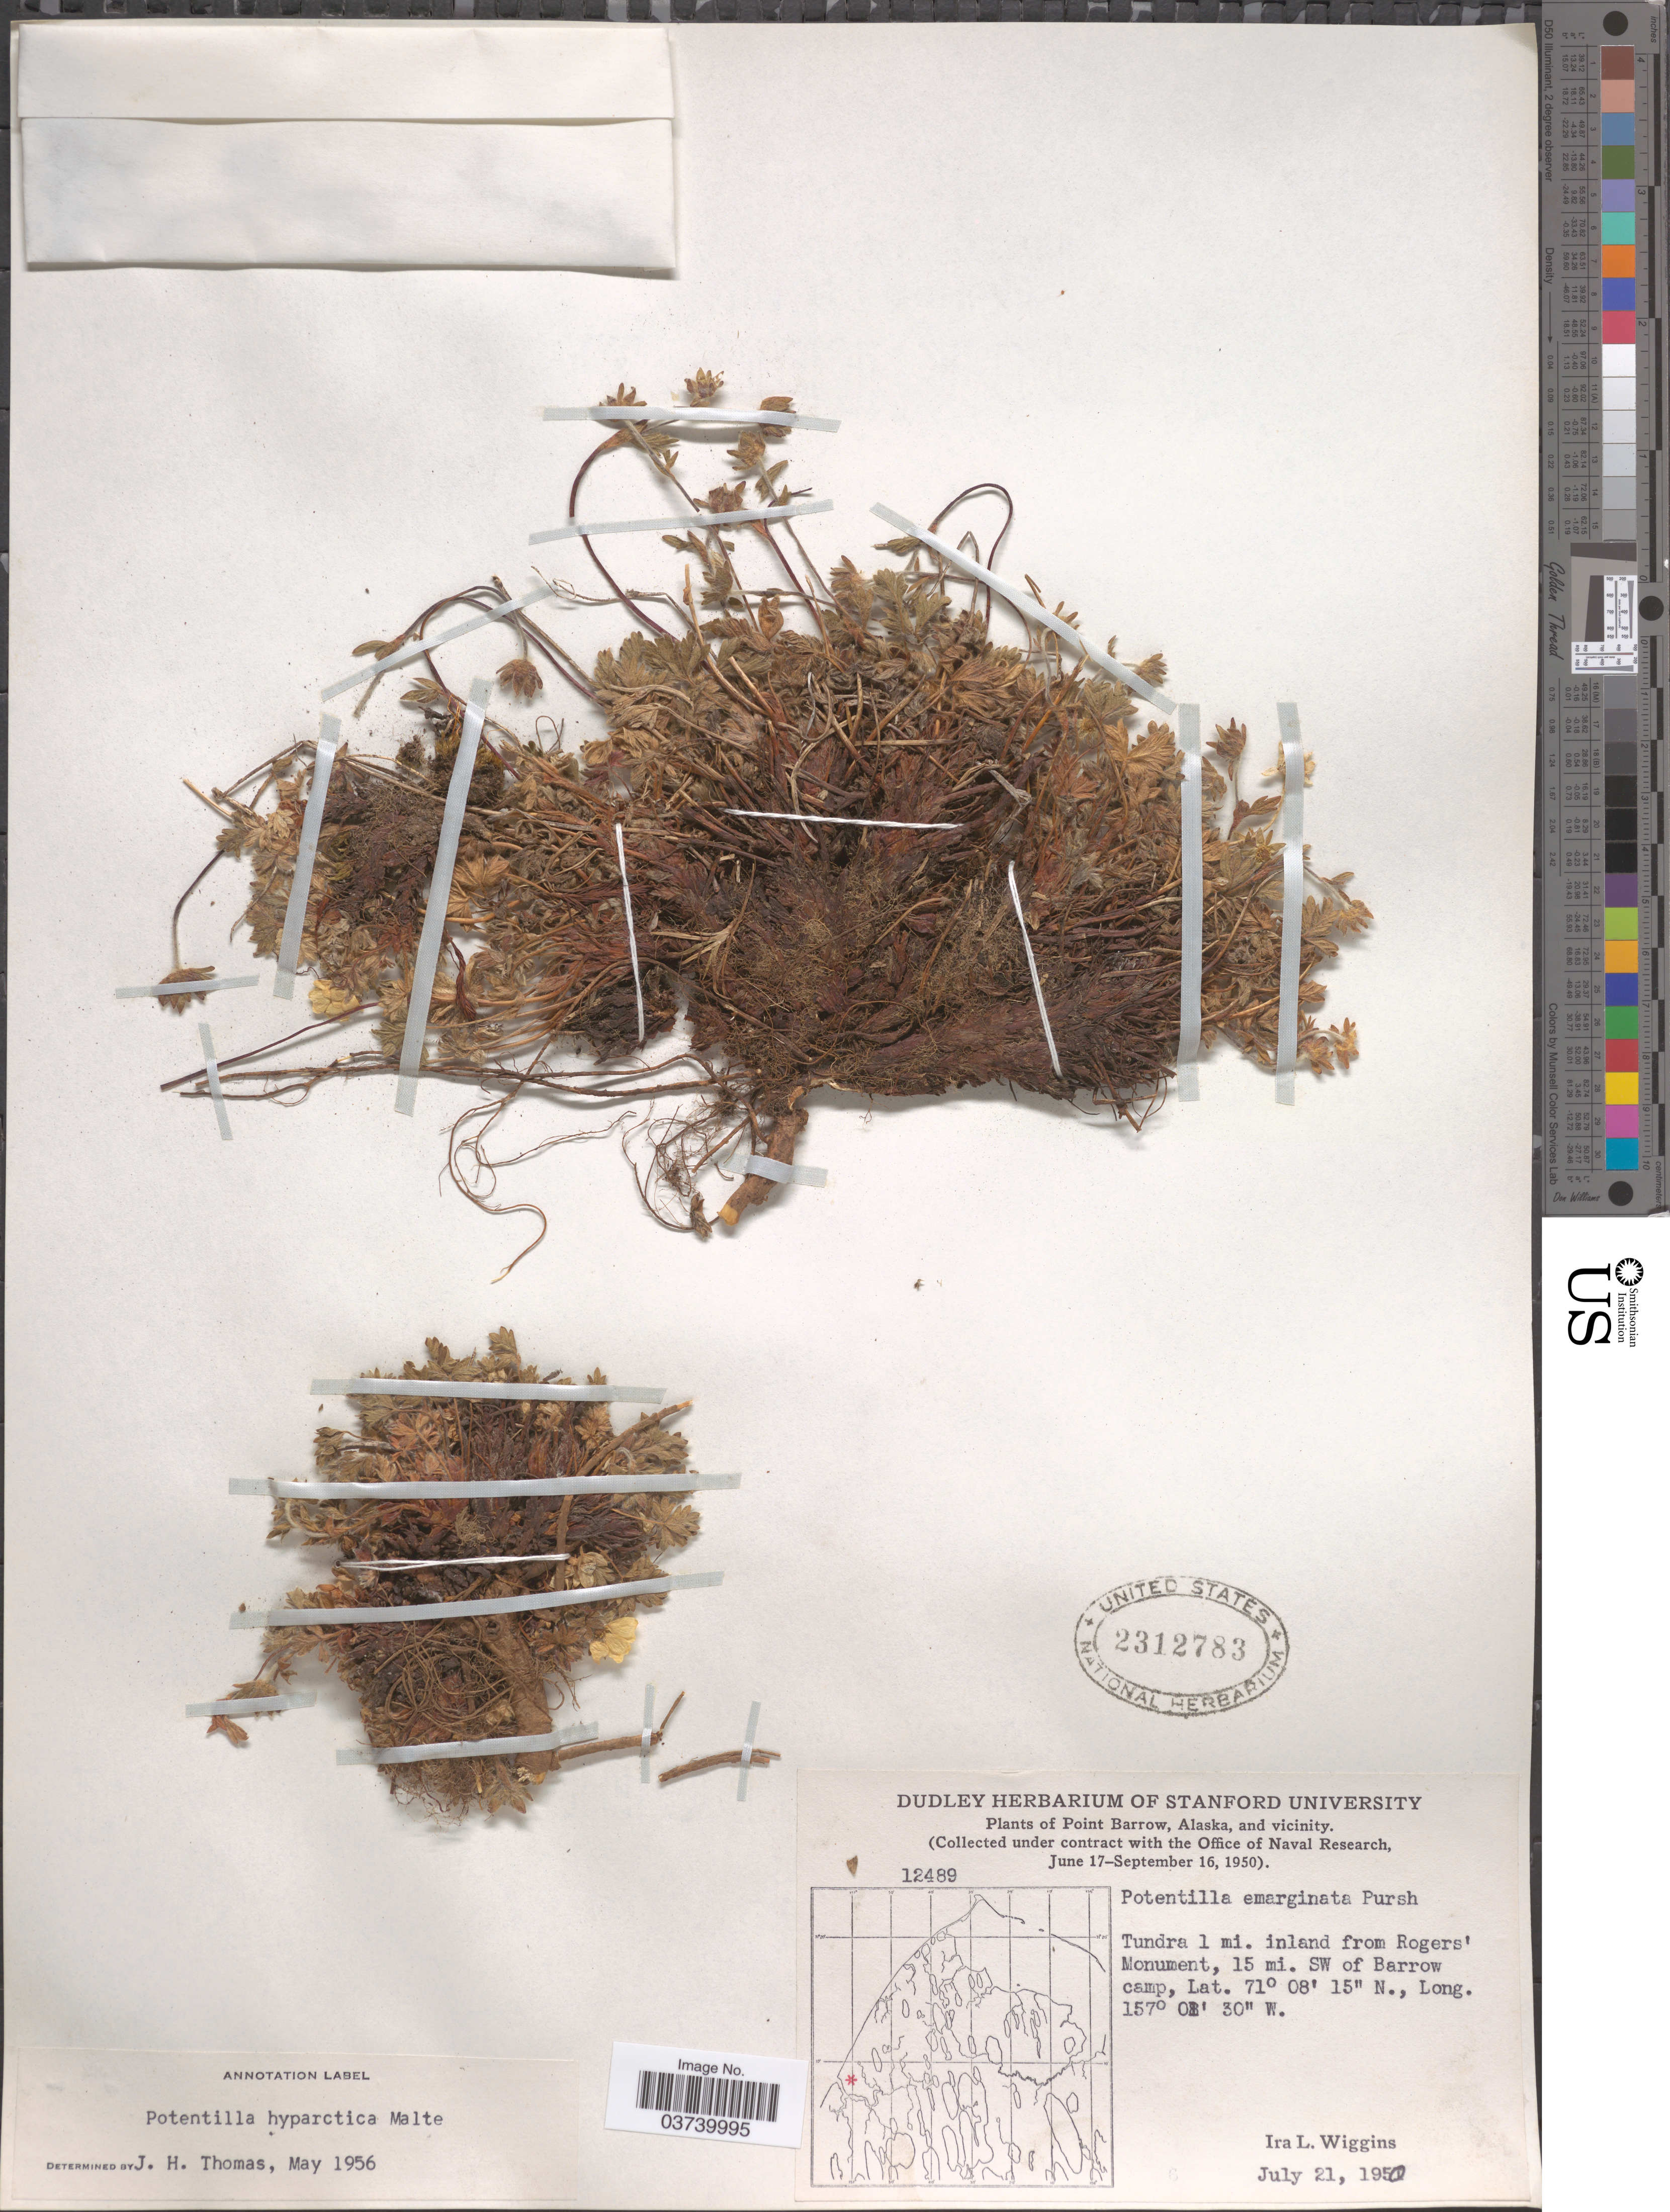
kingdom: Plantae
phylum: Tracheophyta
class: Magnoliopsida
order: Rosales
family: Rosaceae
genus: Potentilla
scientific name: Potentilla hyparctica subsp. hyparctica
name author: Malte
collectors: I. L. Wiggins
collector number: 12489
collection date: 1950-07-21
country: United States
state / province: Alaska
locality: Point Barrow, Alaska, and vicinity. Tundra 1 mi. inland from Rogers' Monument, 15 mi. SW of Barrow camp.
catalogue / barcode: US 2312783